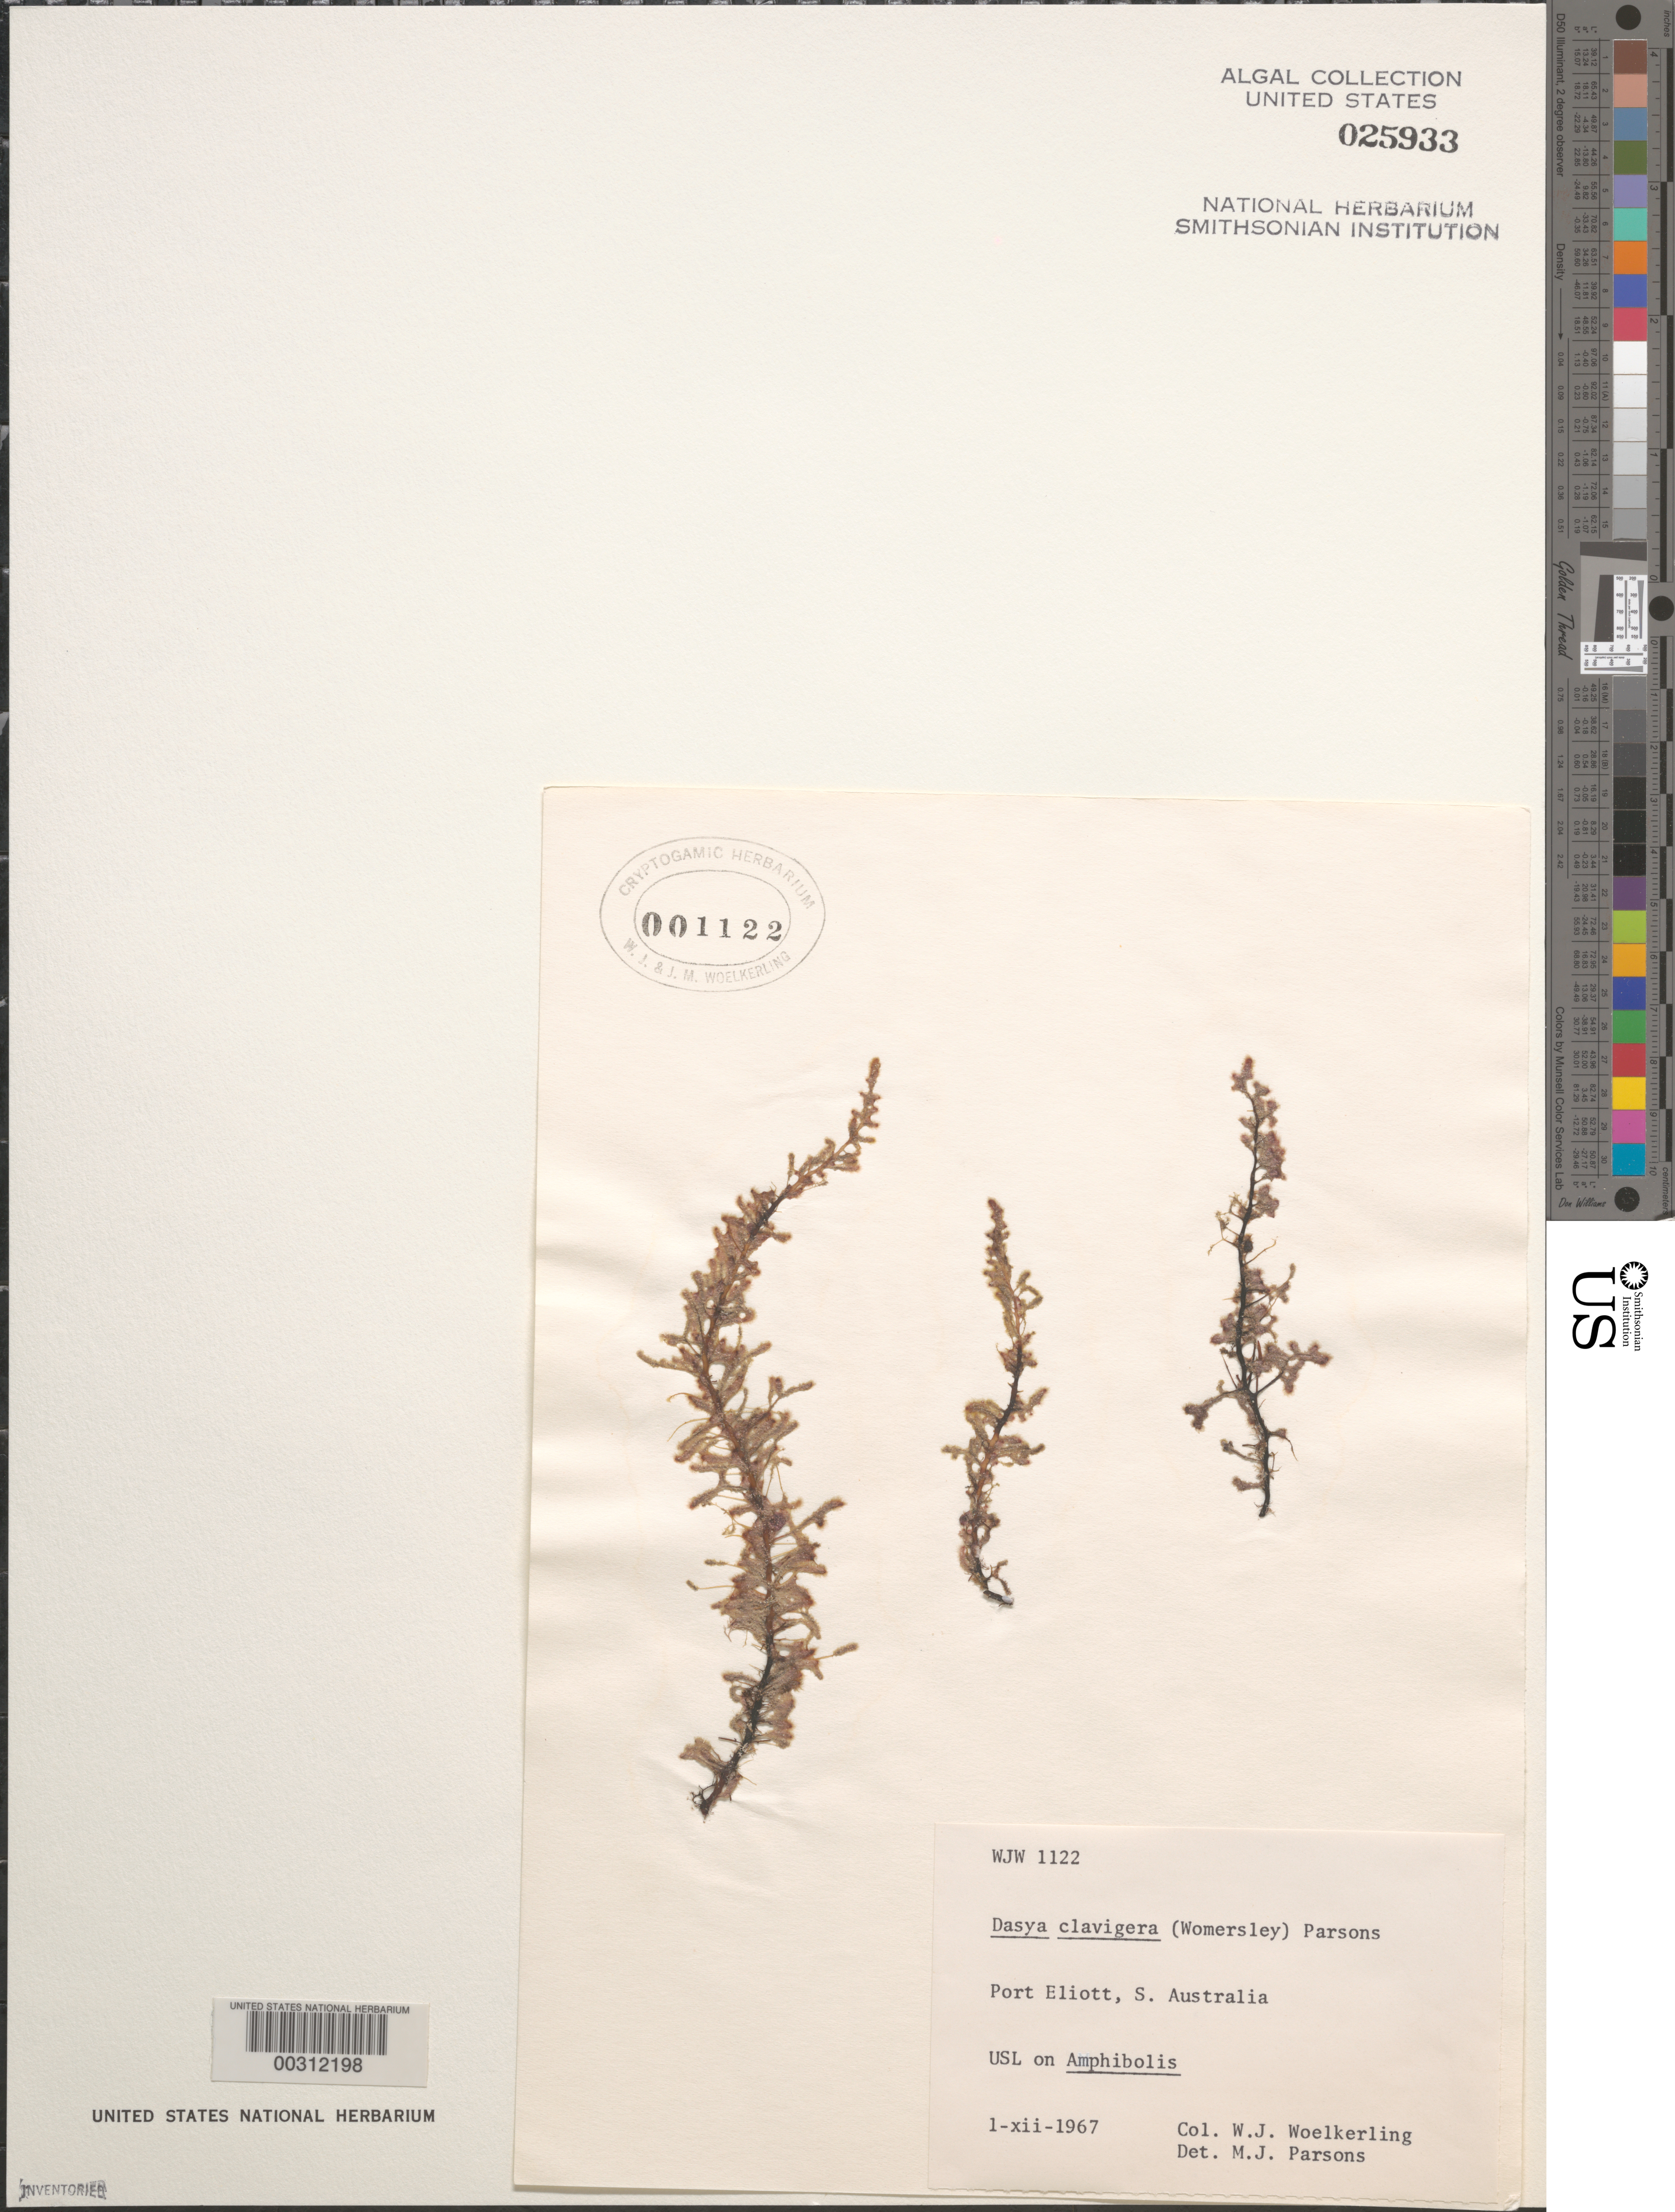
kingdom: Plantae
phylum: Rhodophyta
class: Florideophyceae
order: Ceramiales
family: Dasyaceae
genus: Dasysiphonia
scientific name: Dasysiphonia clavigera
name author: (Womersley) M.M.Cassidy et al.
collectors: W. Woelkerling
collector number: WJW 1122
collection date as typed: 01 Dec 1967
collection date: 1967-12-01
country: Australia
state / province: South Australia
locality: Port Elliot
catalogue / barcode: US 25933